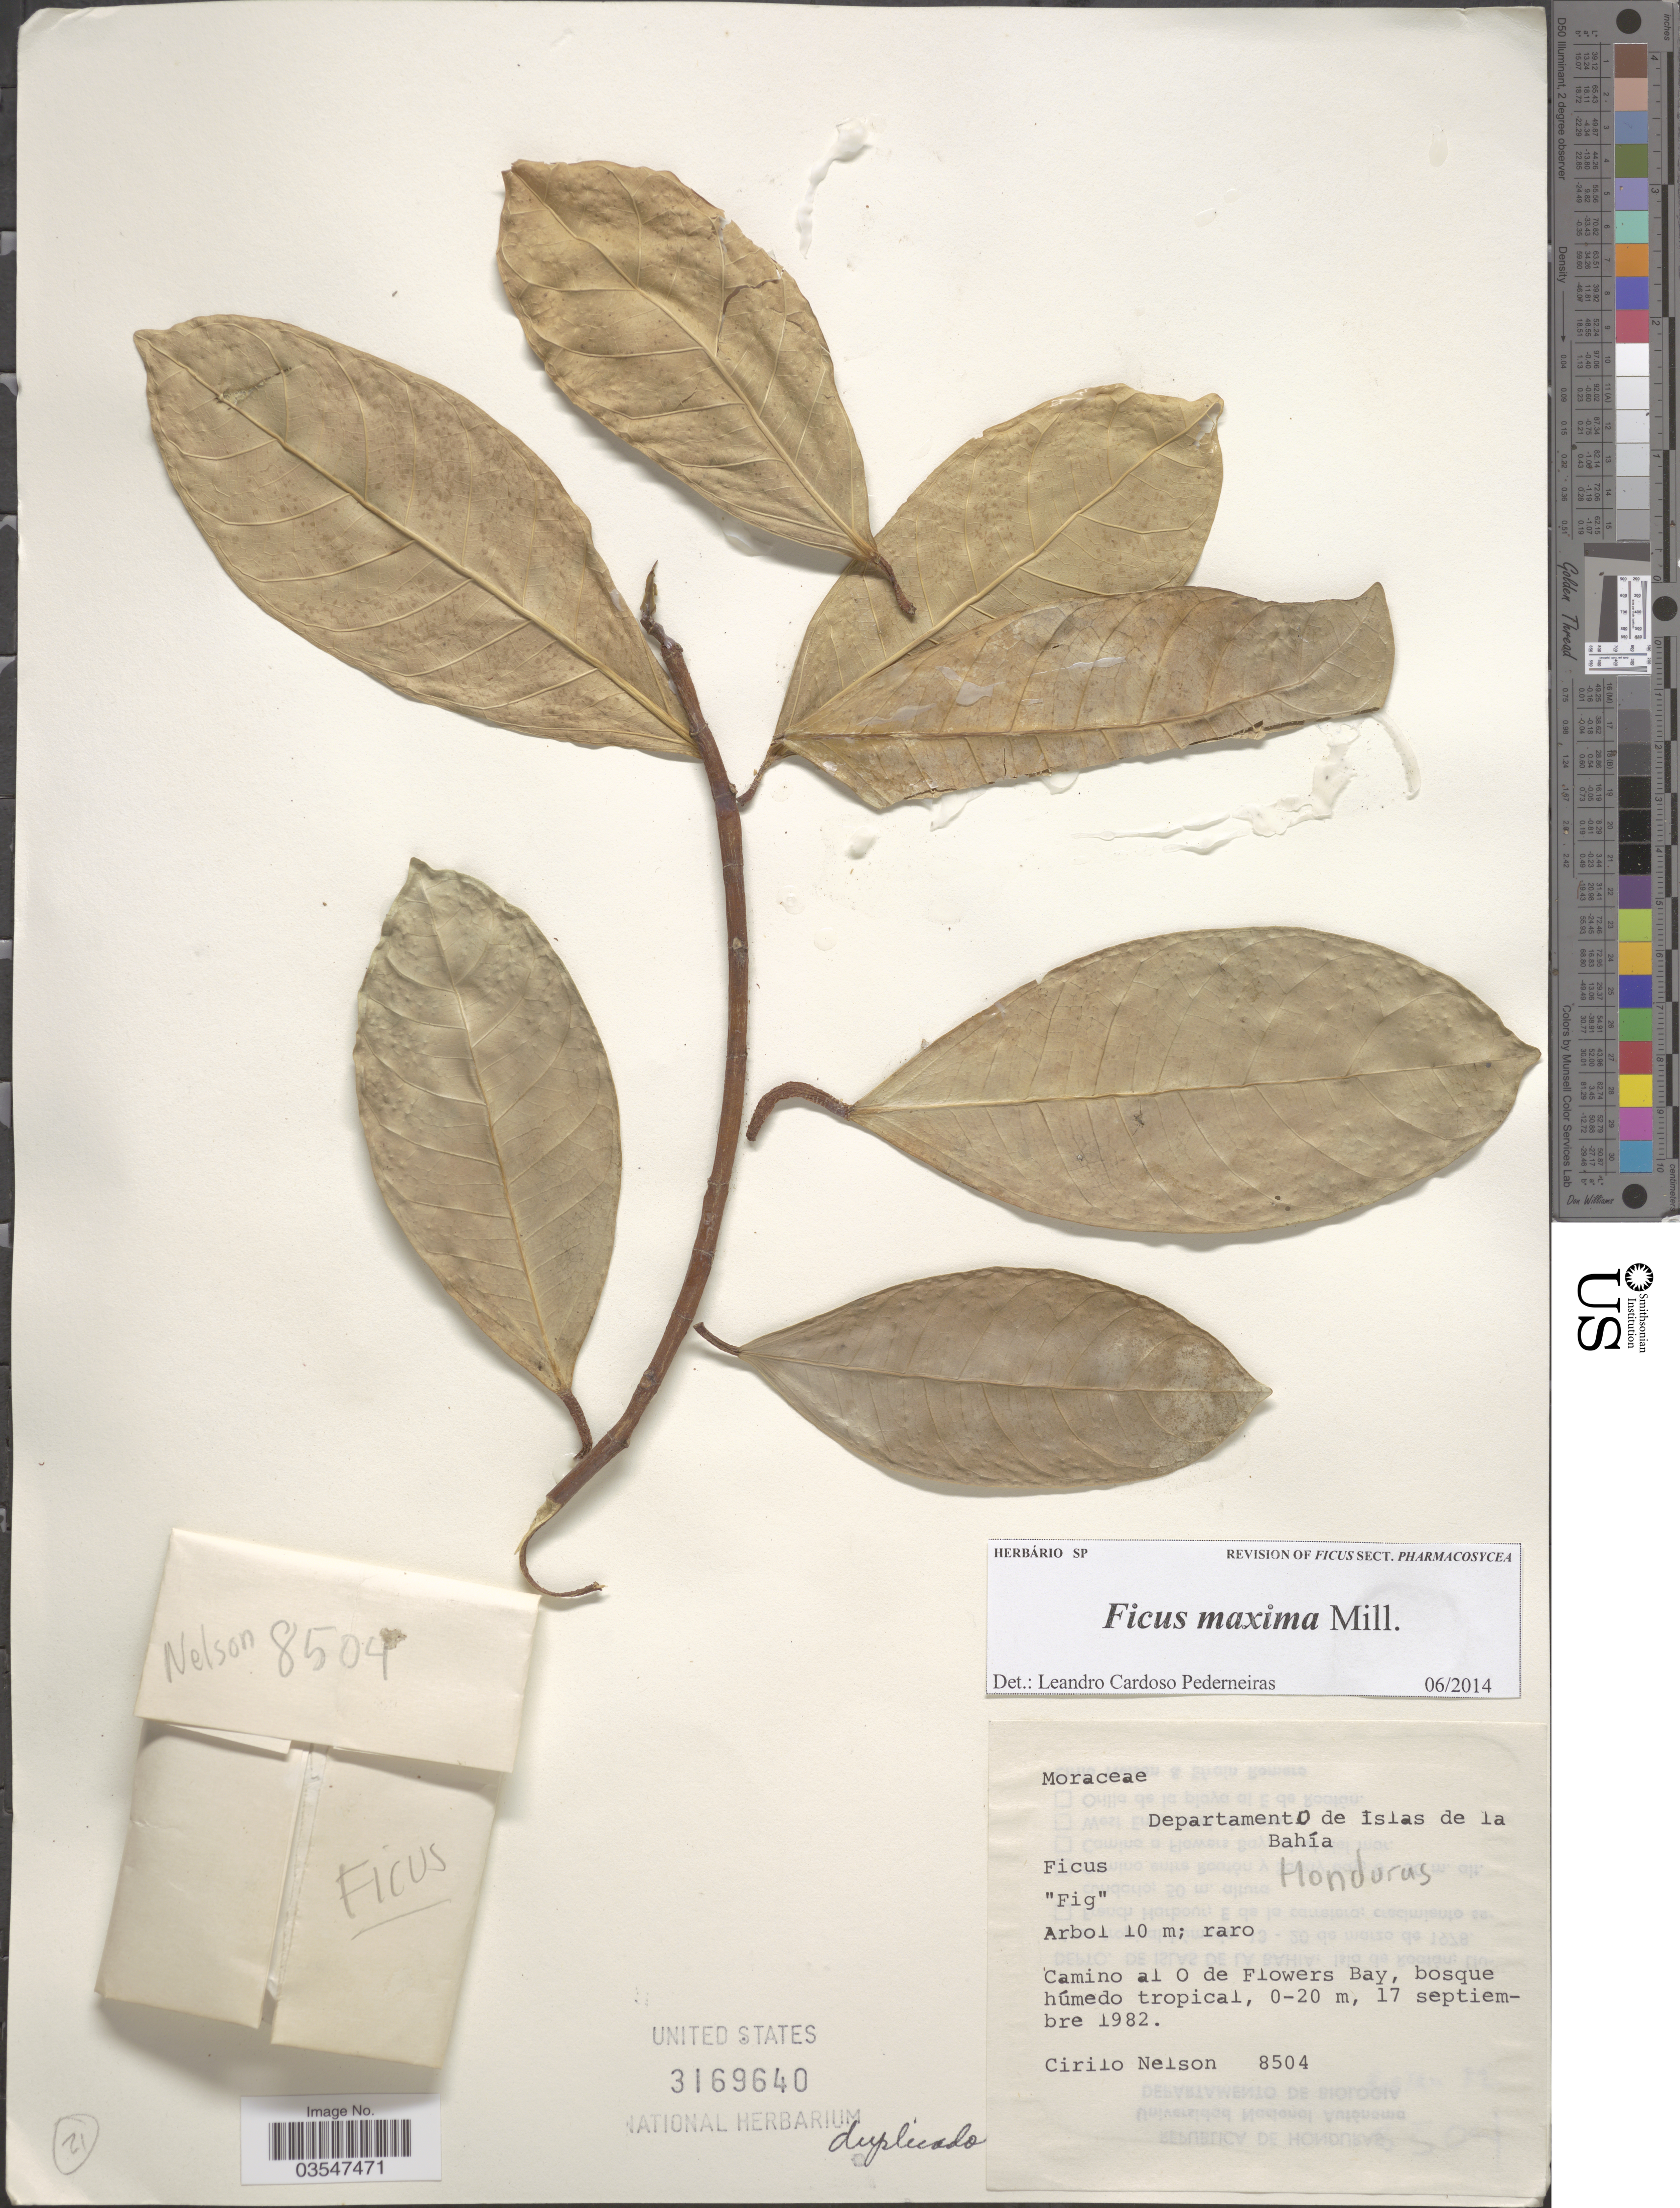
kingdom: Plantae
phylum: Tracheophyta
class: Magnoliopsida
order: Rosales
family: Moraceae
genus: Ficus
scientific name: Ficus maxima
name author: Mill.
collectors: C. Nelson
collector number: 8504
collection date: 1982-09-17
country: Honduras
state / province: Islas de la Bahía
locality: Departamento de Islas de la Bahía. Camino al O de Flowers Bay.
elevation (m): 0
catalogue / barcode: US 3169640